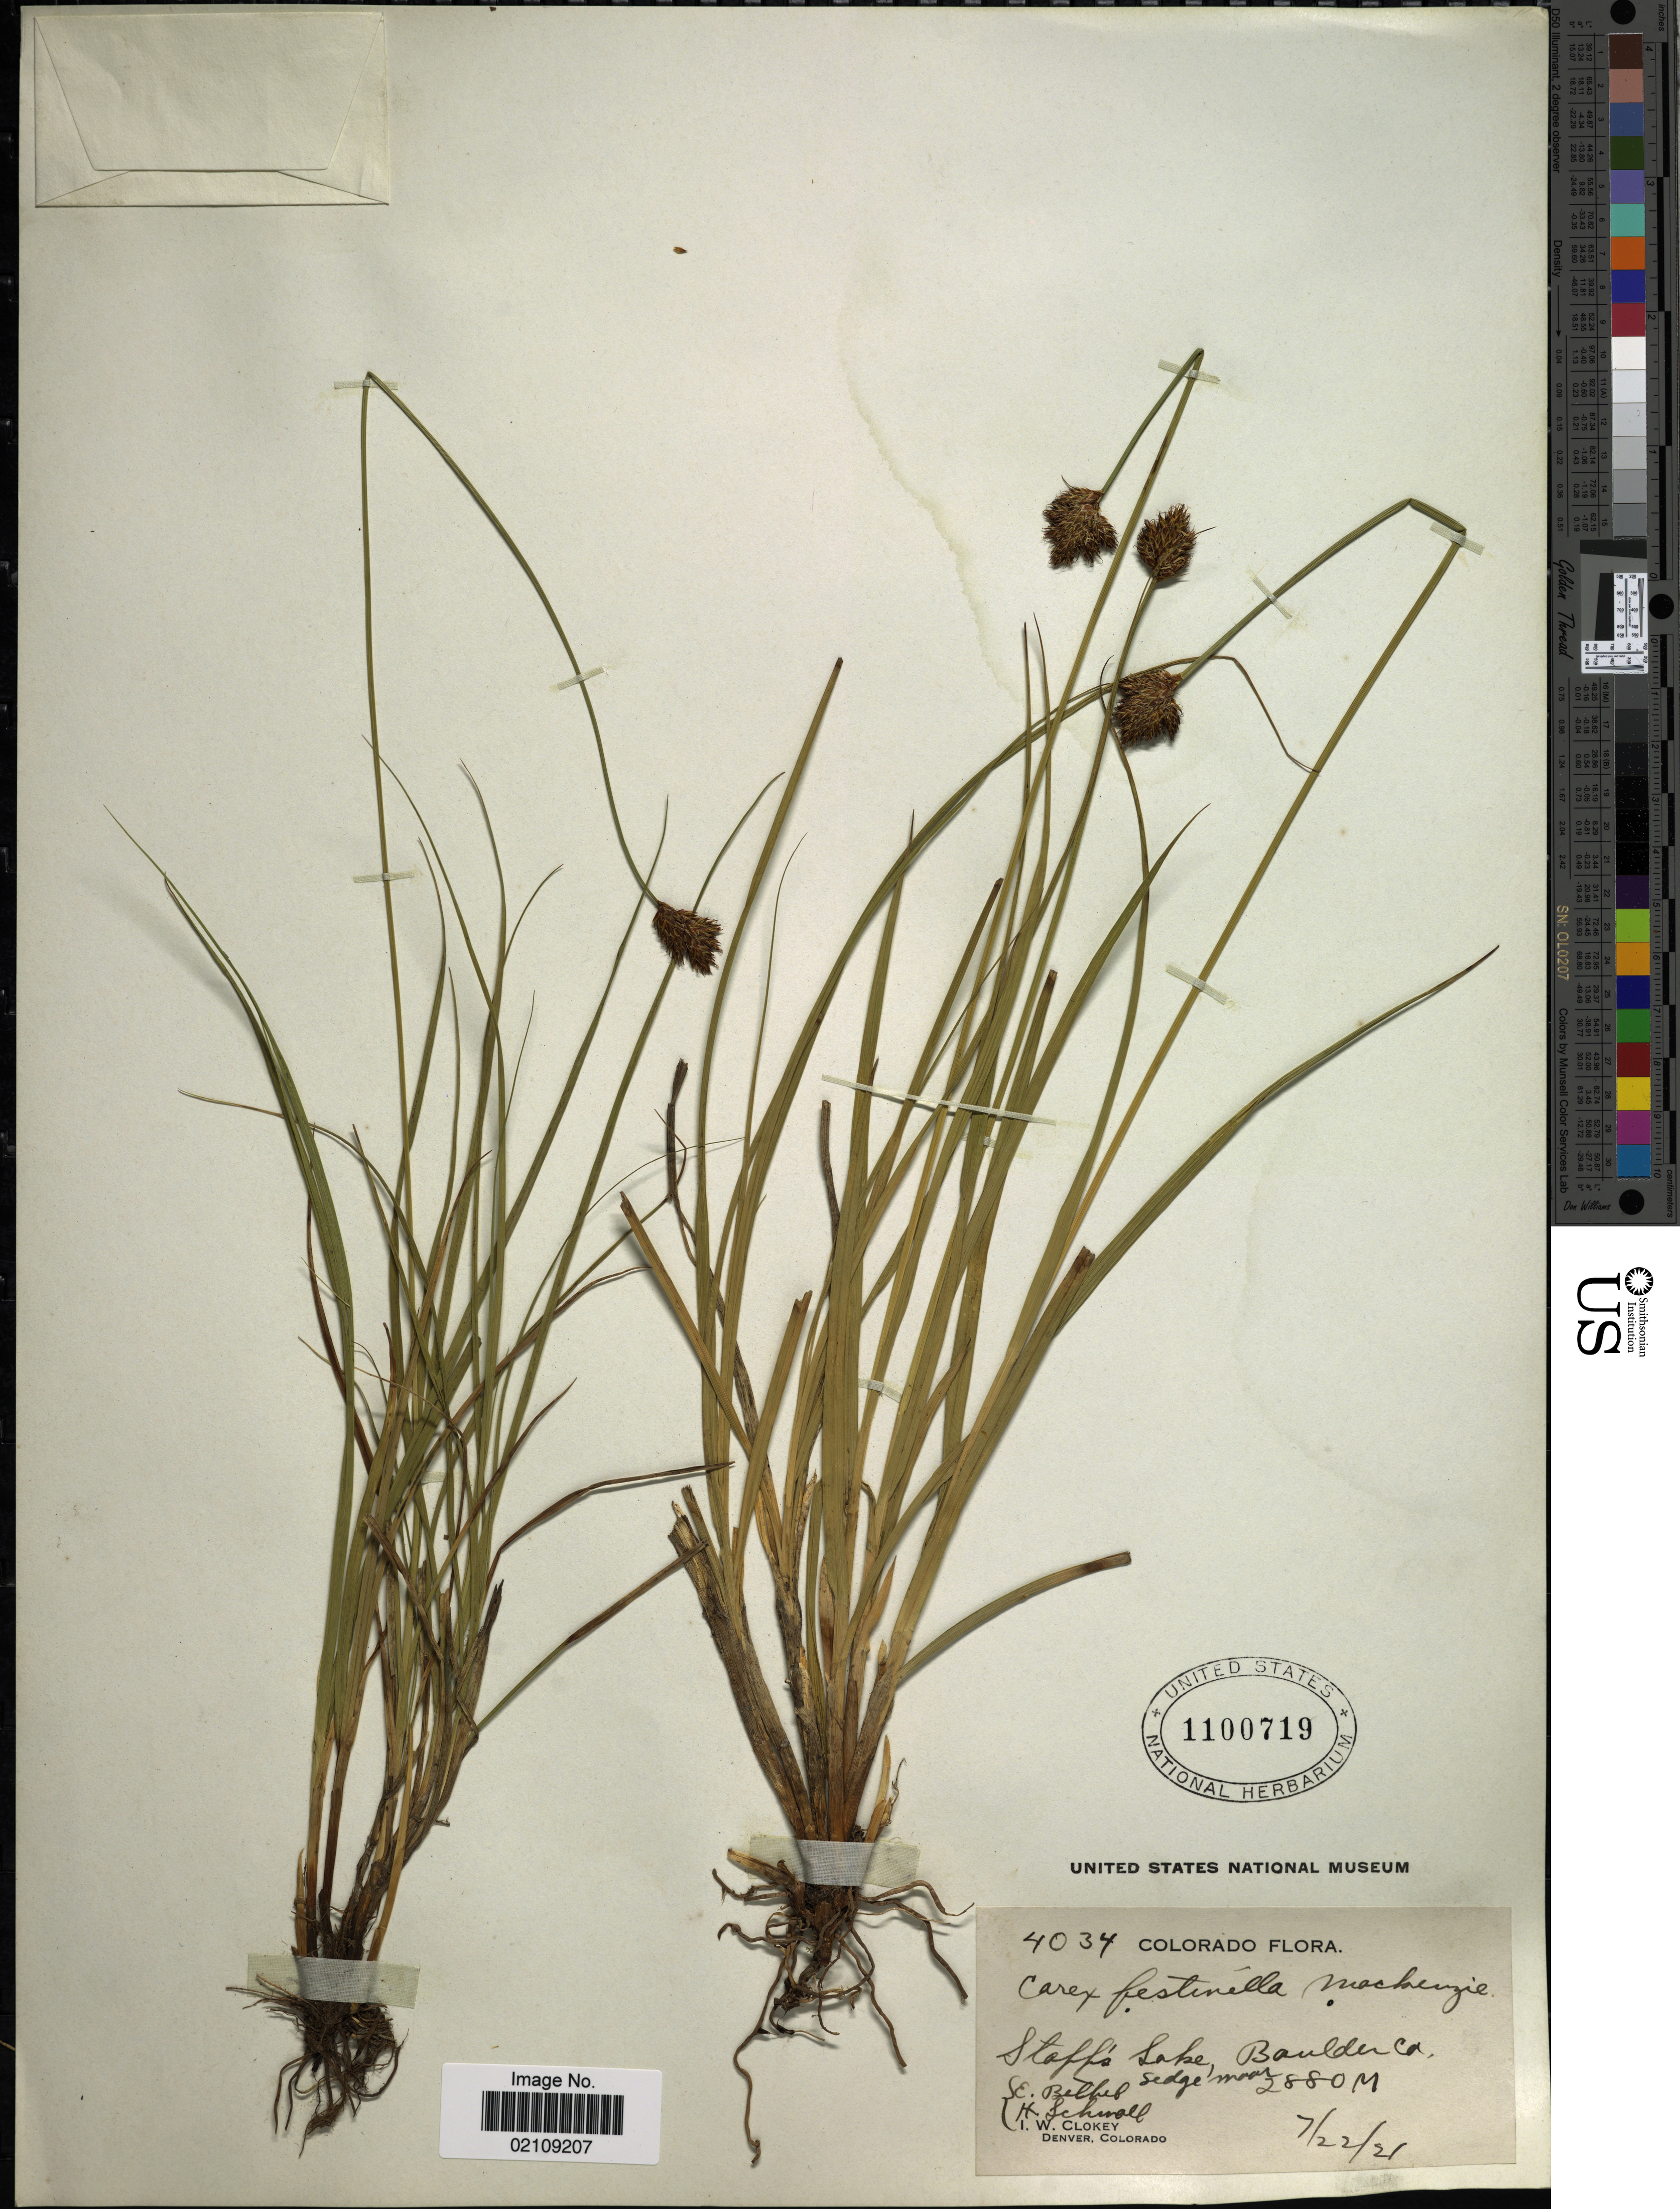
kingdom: Plantae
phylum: Tracheophyta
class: Liliopsida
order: Poales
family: Cyperaceae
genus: Carex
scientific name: Carex microptera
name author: Mack.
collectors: E. Bethel, H. Schwall & I. W. Clokey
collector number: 4034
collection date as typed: Transcribed d/m/y: 22/7/21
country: United States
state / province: Colorado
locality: Staff's Lake, Boulder Co.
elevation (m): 2880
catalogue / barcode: US 1100719